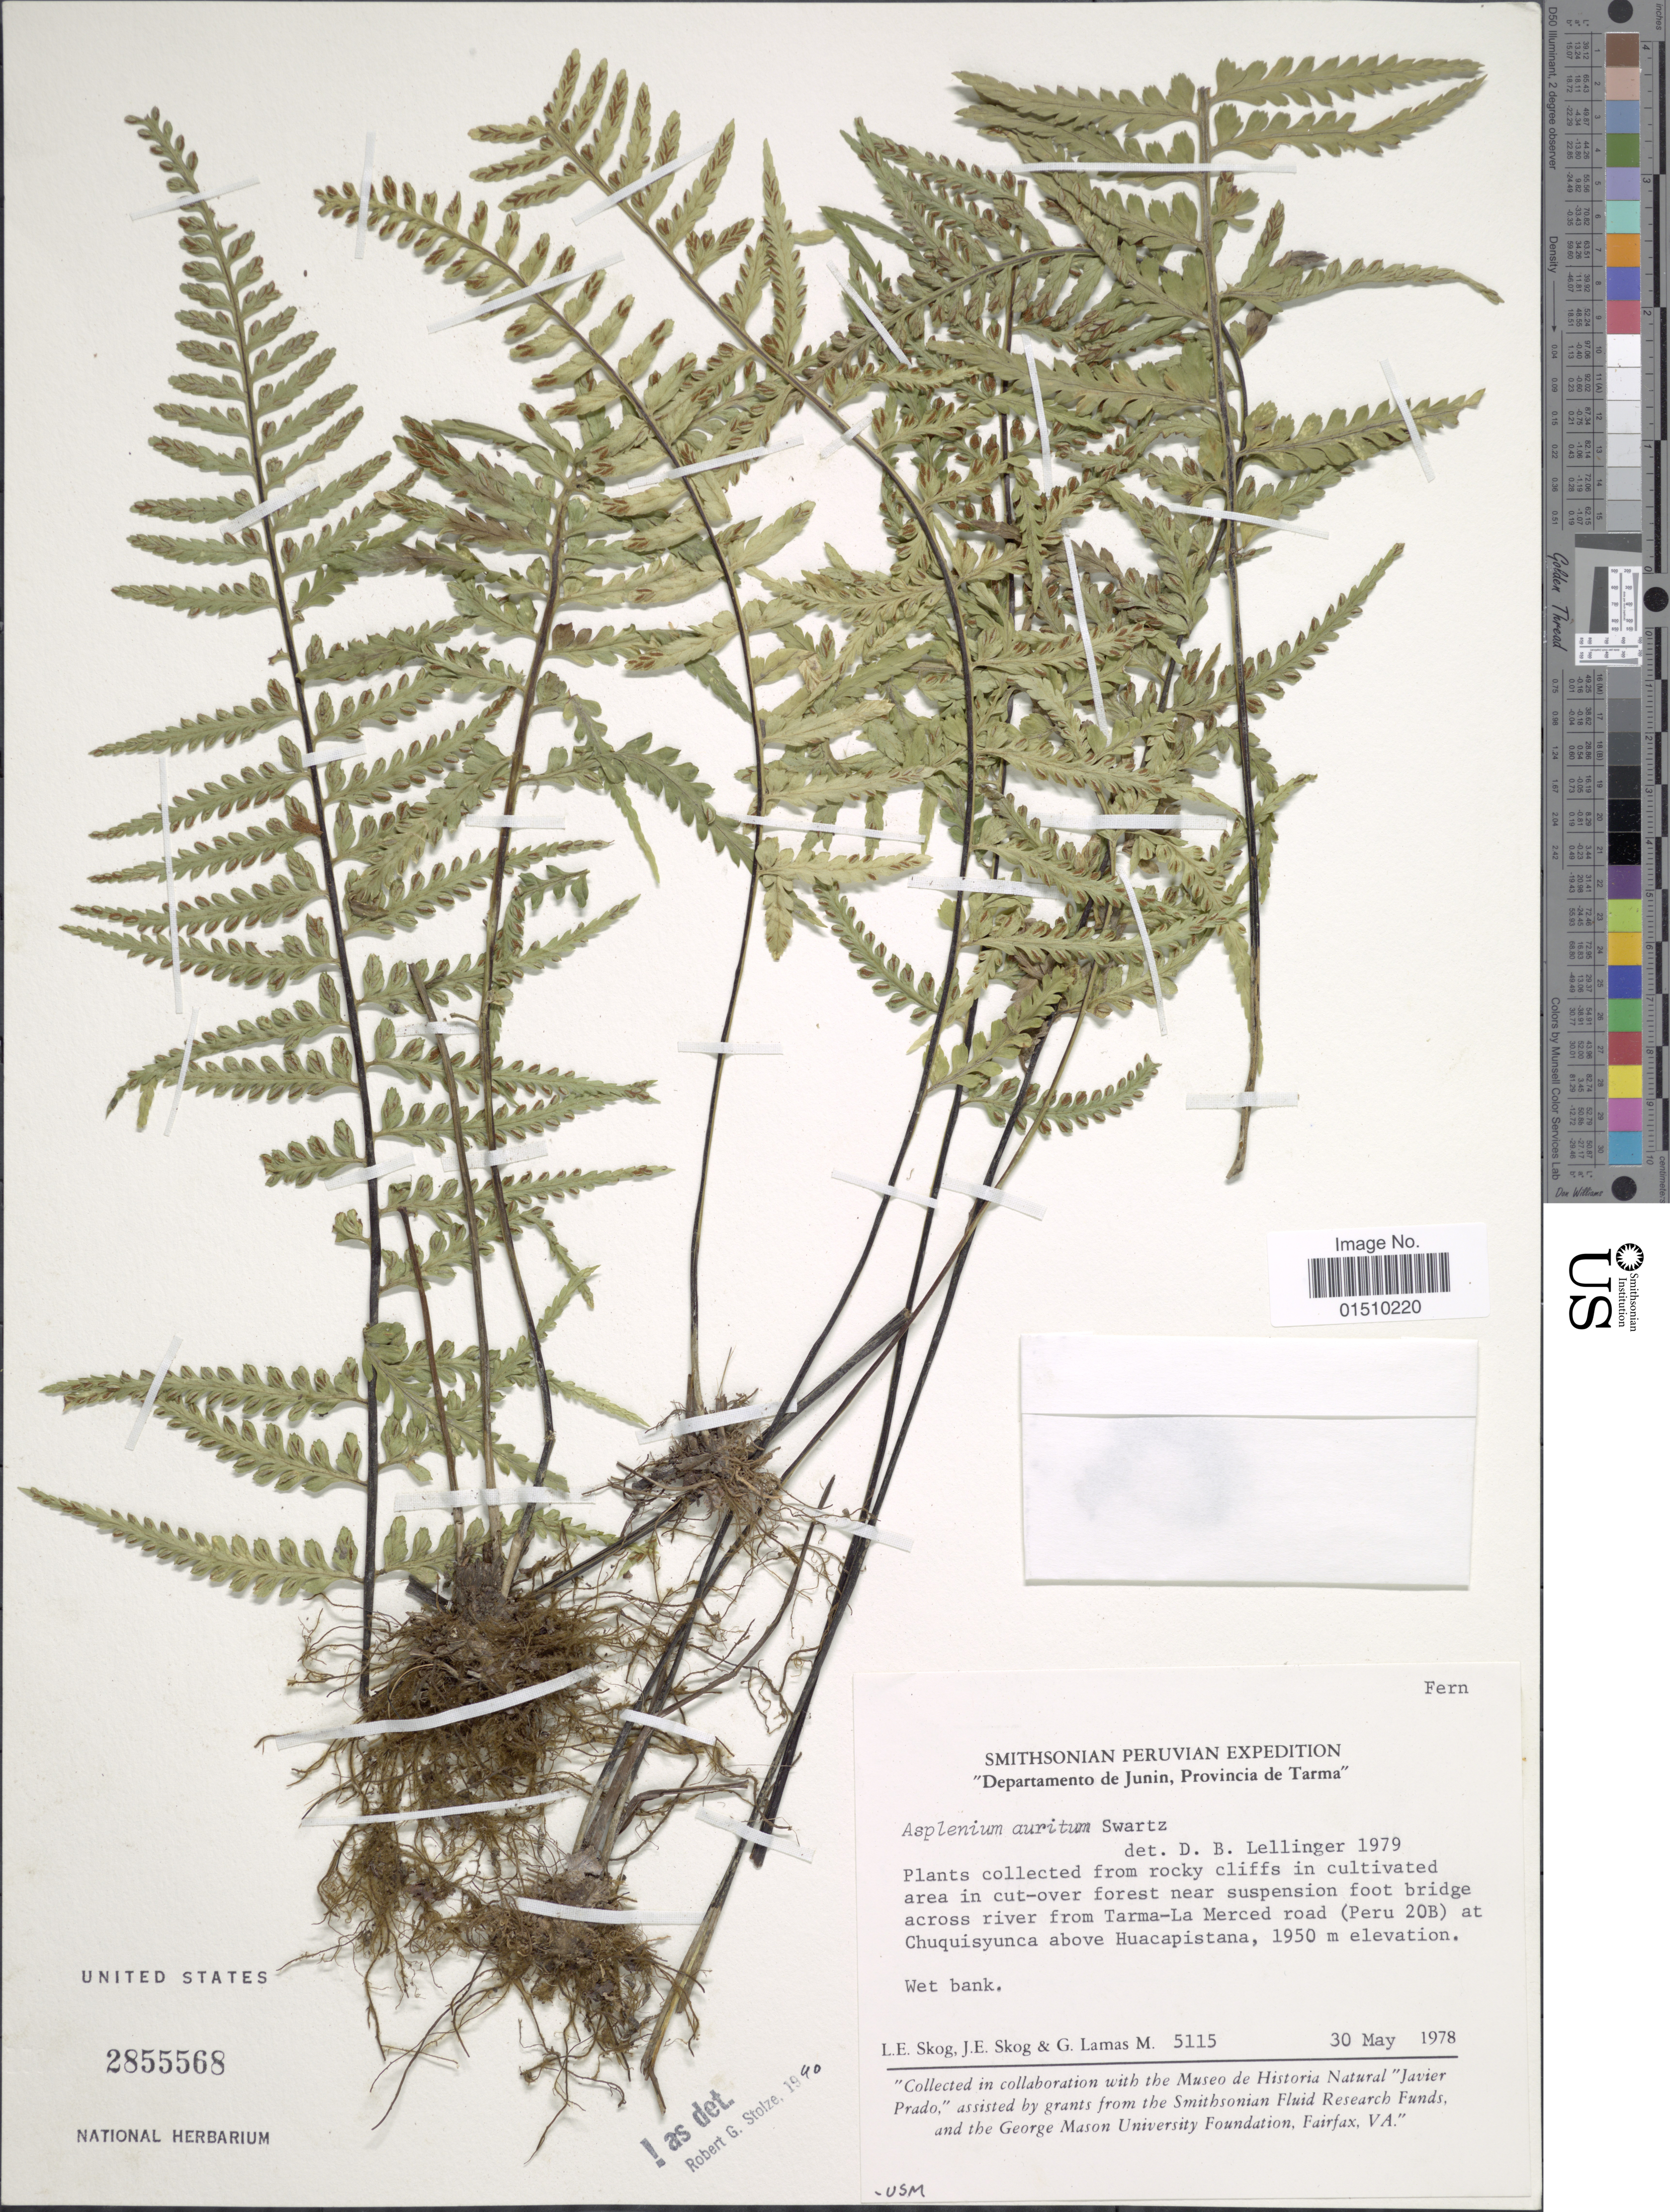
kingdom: Plantae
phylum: Tracheophyta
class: Polypodiopsida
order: Polypodiales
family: Aspleniaceae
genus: Asplenium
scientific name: Asplenium auritum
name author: Sw.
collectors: L. E. Skog, J. E. Skog & G. Lamas M.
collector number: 5115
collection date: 1978-05-30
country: Peru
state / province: Junín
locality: Departamento de Junin, Provincia de Tarma, near suspension foot bridge across river from Tarma-La Merced road (Peru 20B) at Chuquisyunca above Huacapistana.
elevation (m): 1950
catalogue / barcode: US 2855568